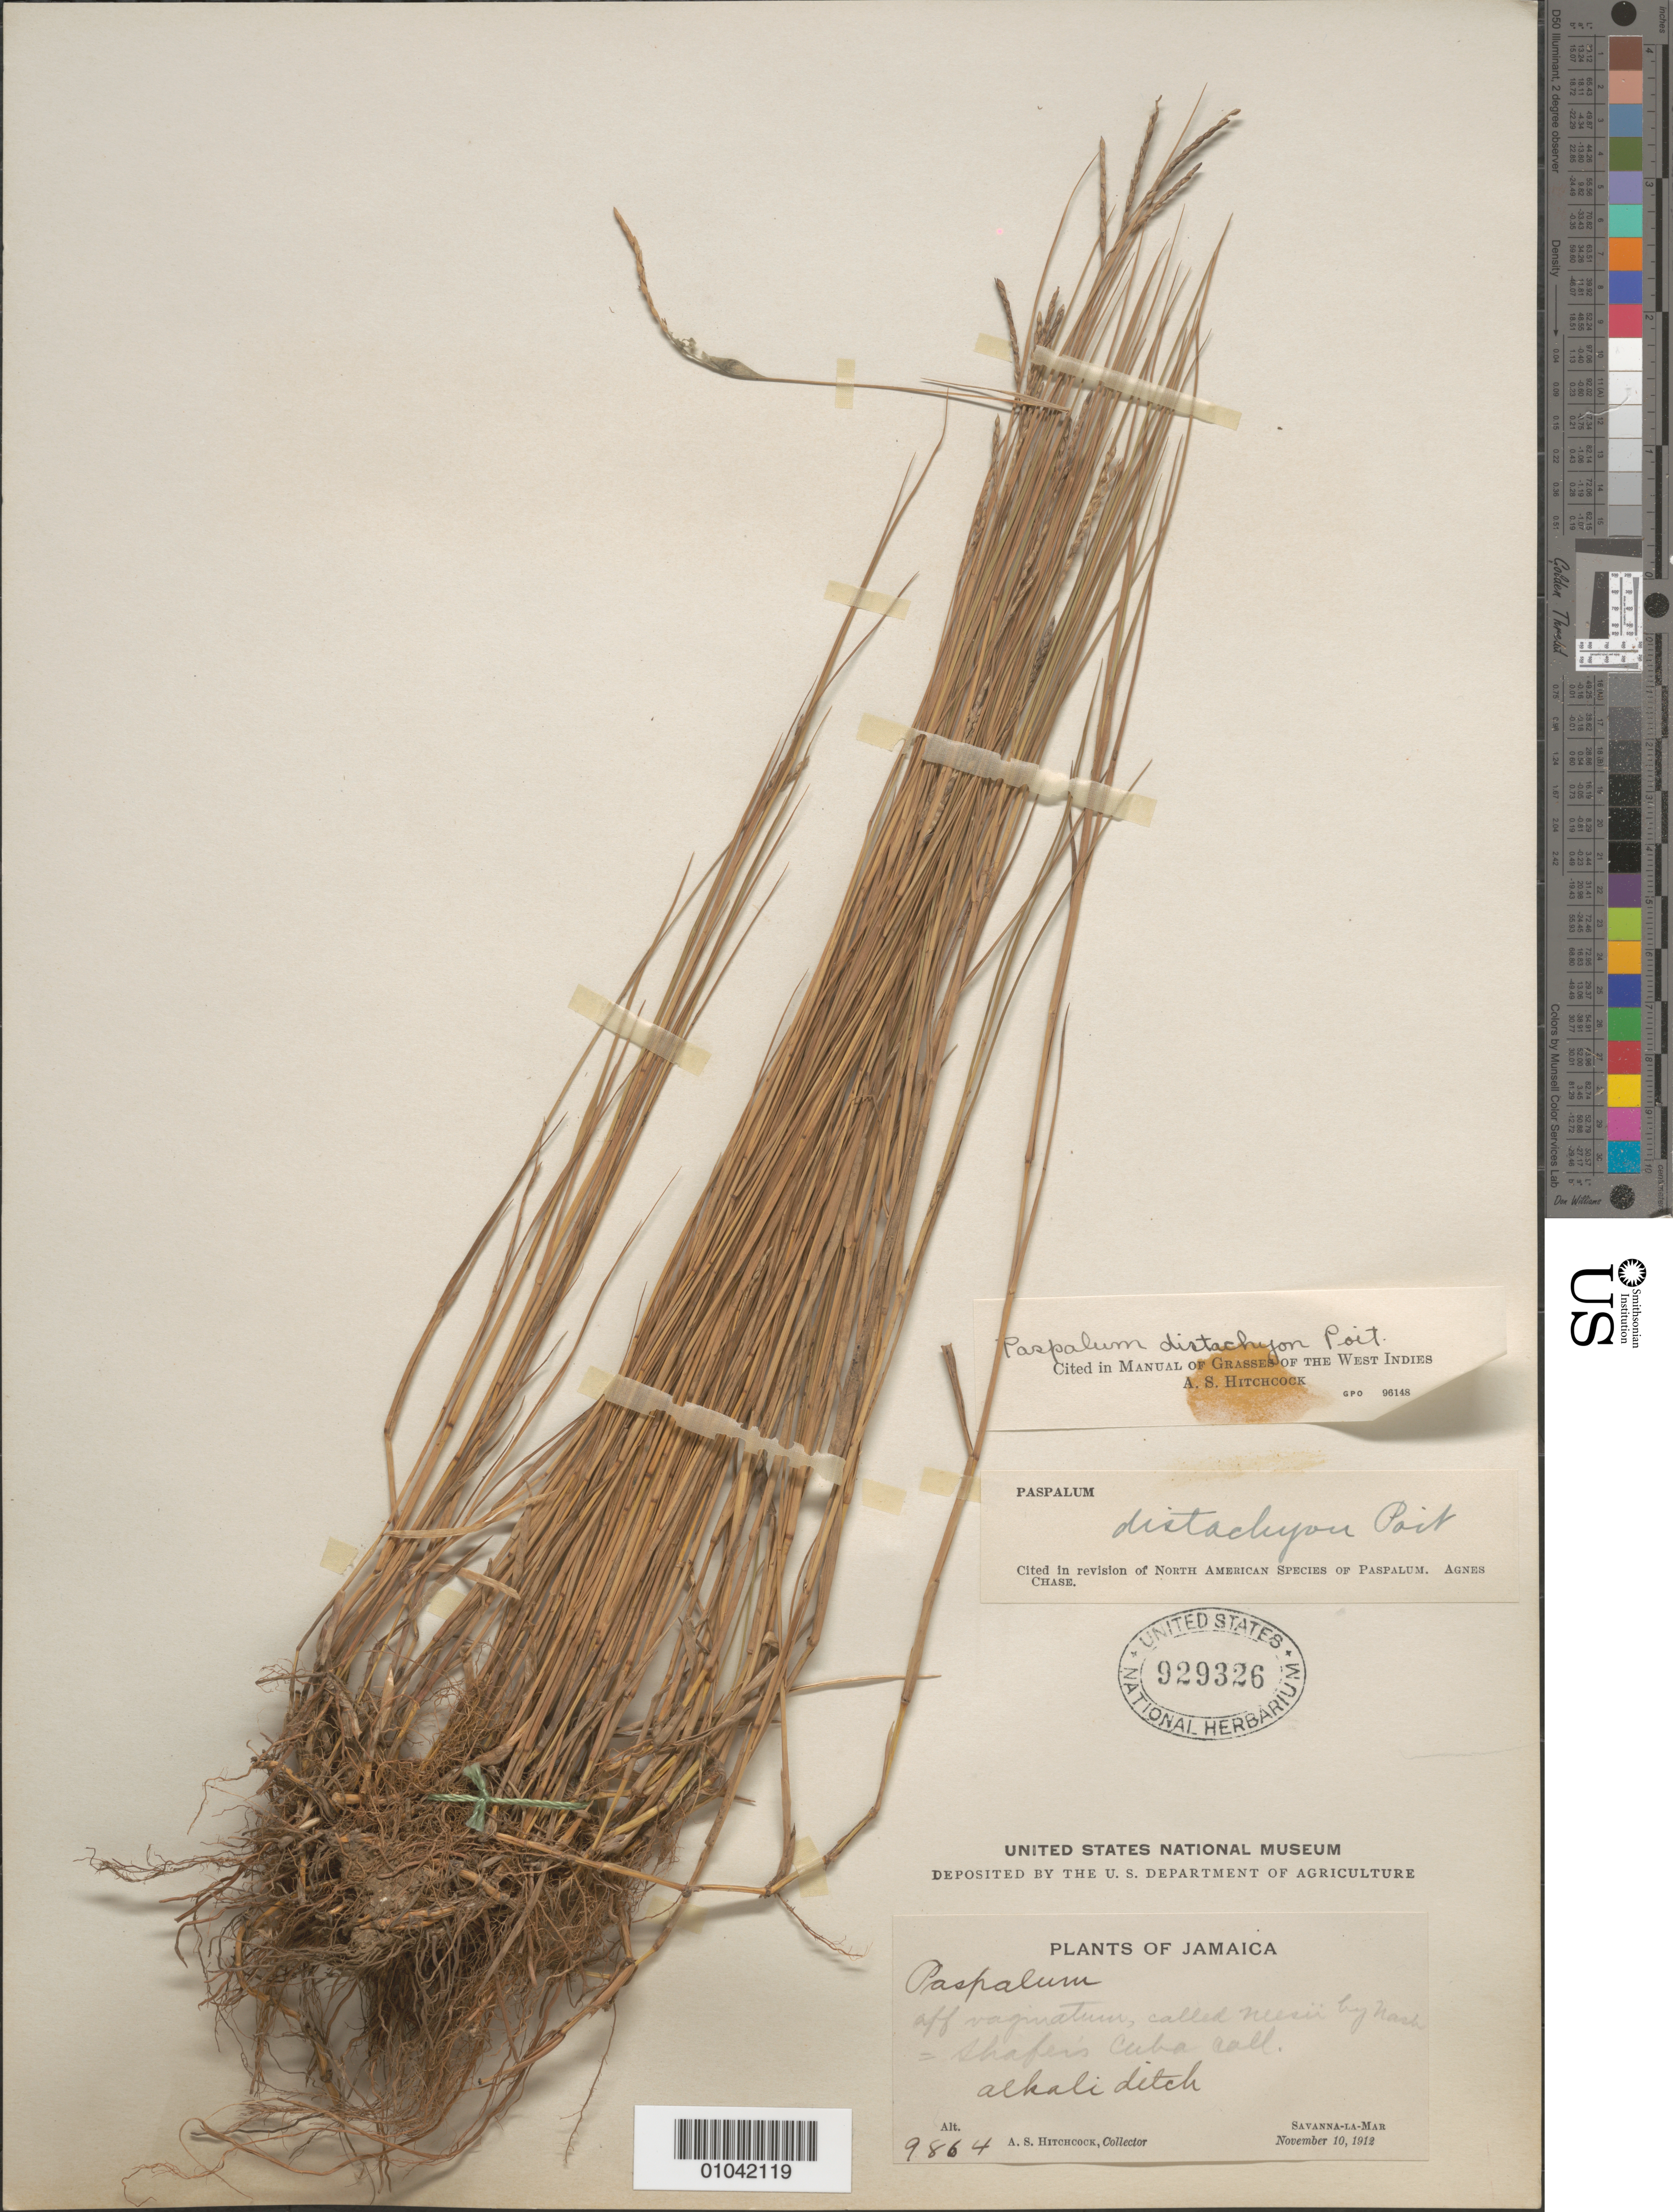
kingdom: Plantae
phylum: Tracheophyta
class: Liliopsida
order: Poales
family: Poaceae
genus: Paspalum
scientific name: Paspalum paspalodes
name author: (Michx.) Scribn.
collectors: A. S. Hitchcock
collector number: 9864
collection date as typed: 10 Nov 1912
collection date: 1912-11-10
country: Jamaica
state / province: Westmoreland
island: Jamaica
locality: Savanna-la-Mar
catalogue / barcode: US 929326